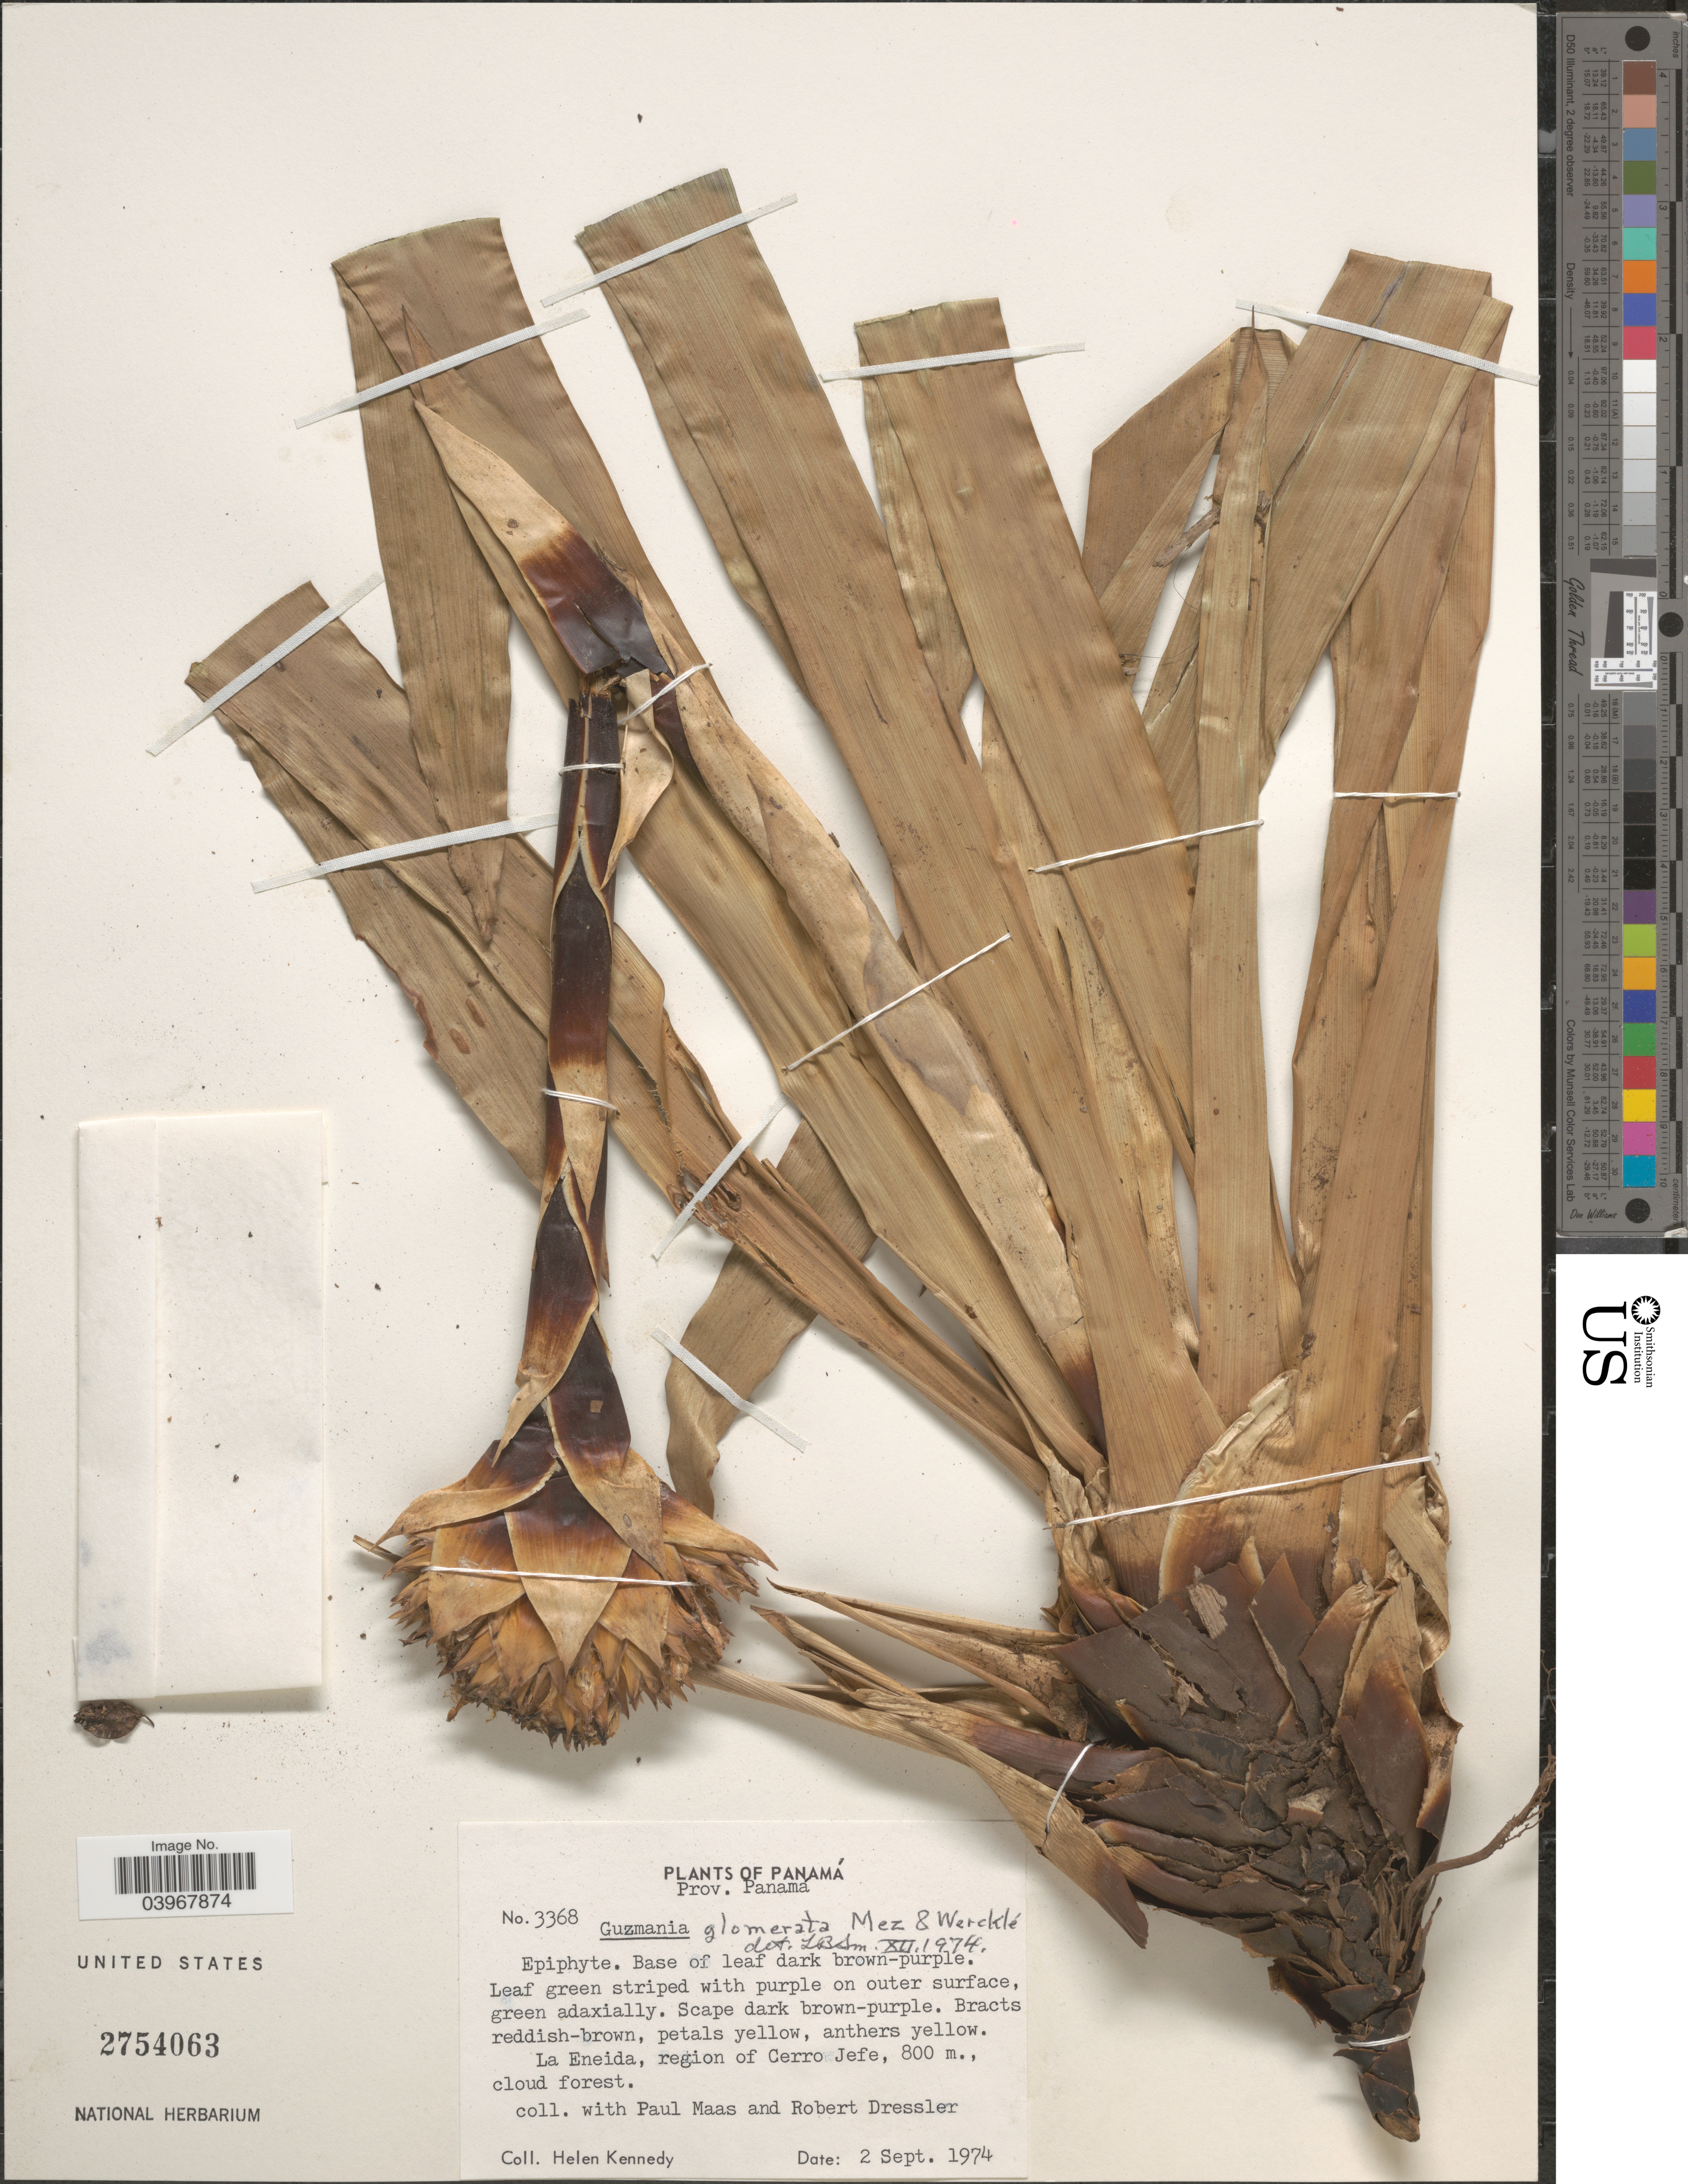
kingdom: Plantae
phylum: Tracheophyta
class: Liliopsida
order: Poales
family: Bromeliaceae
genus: Guzmania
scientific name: Guzmania glomerata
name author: Mez & Mez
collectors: H. Kennedy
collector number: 3368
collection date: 1974-09-02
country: Panama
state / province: Panamá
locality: La Eneida, region of Cerro Jefe.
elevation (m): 800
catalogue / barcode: US 2754063